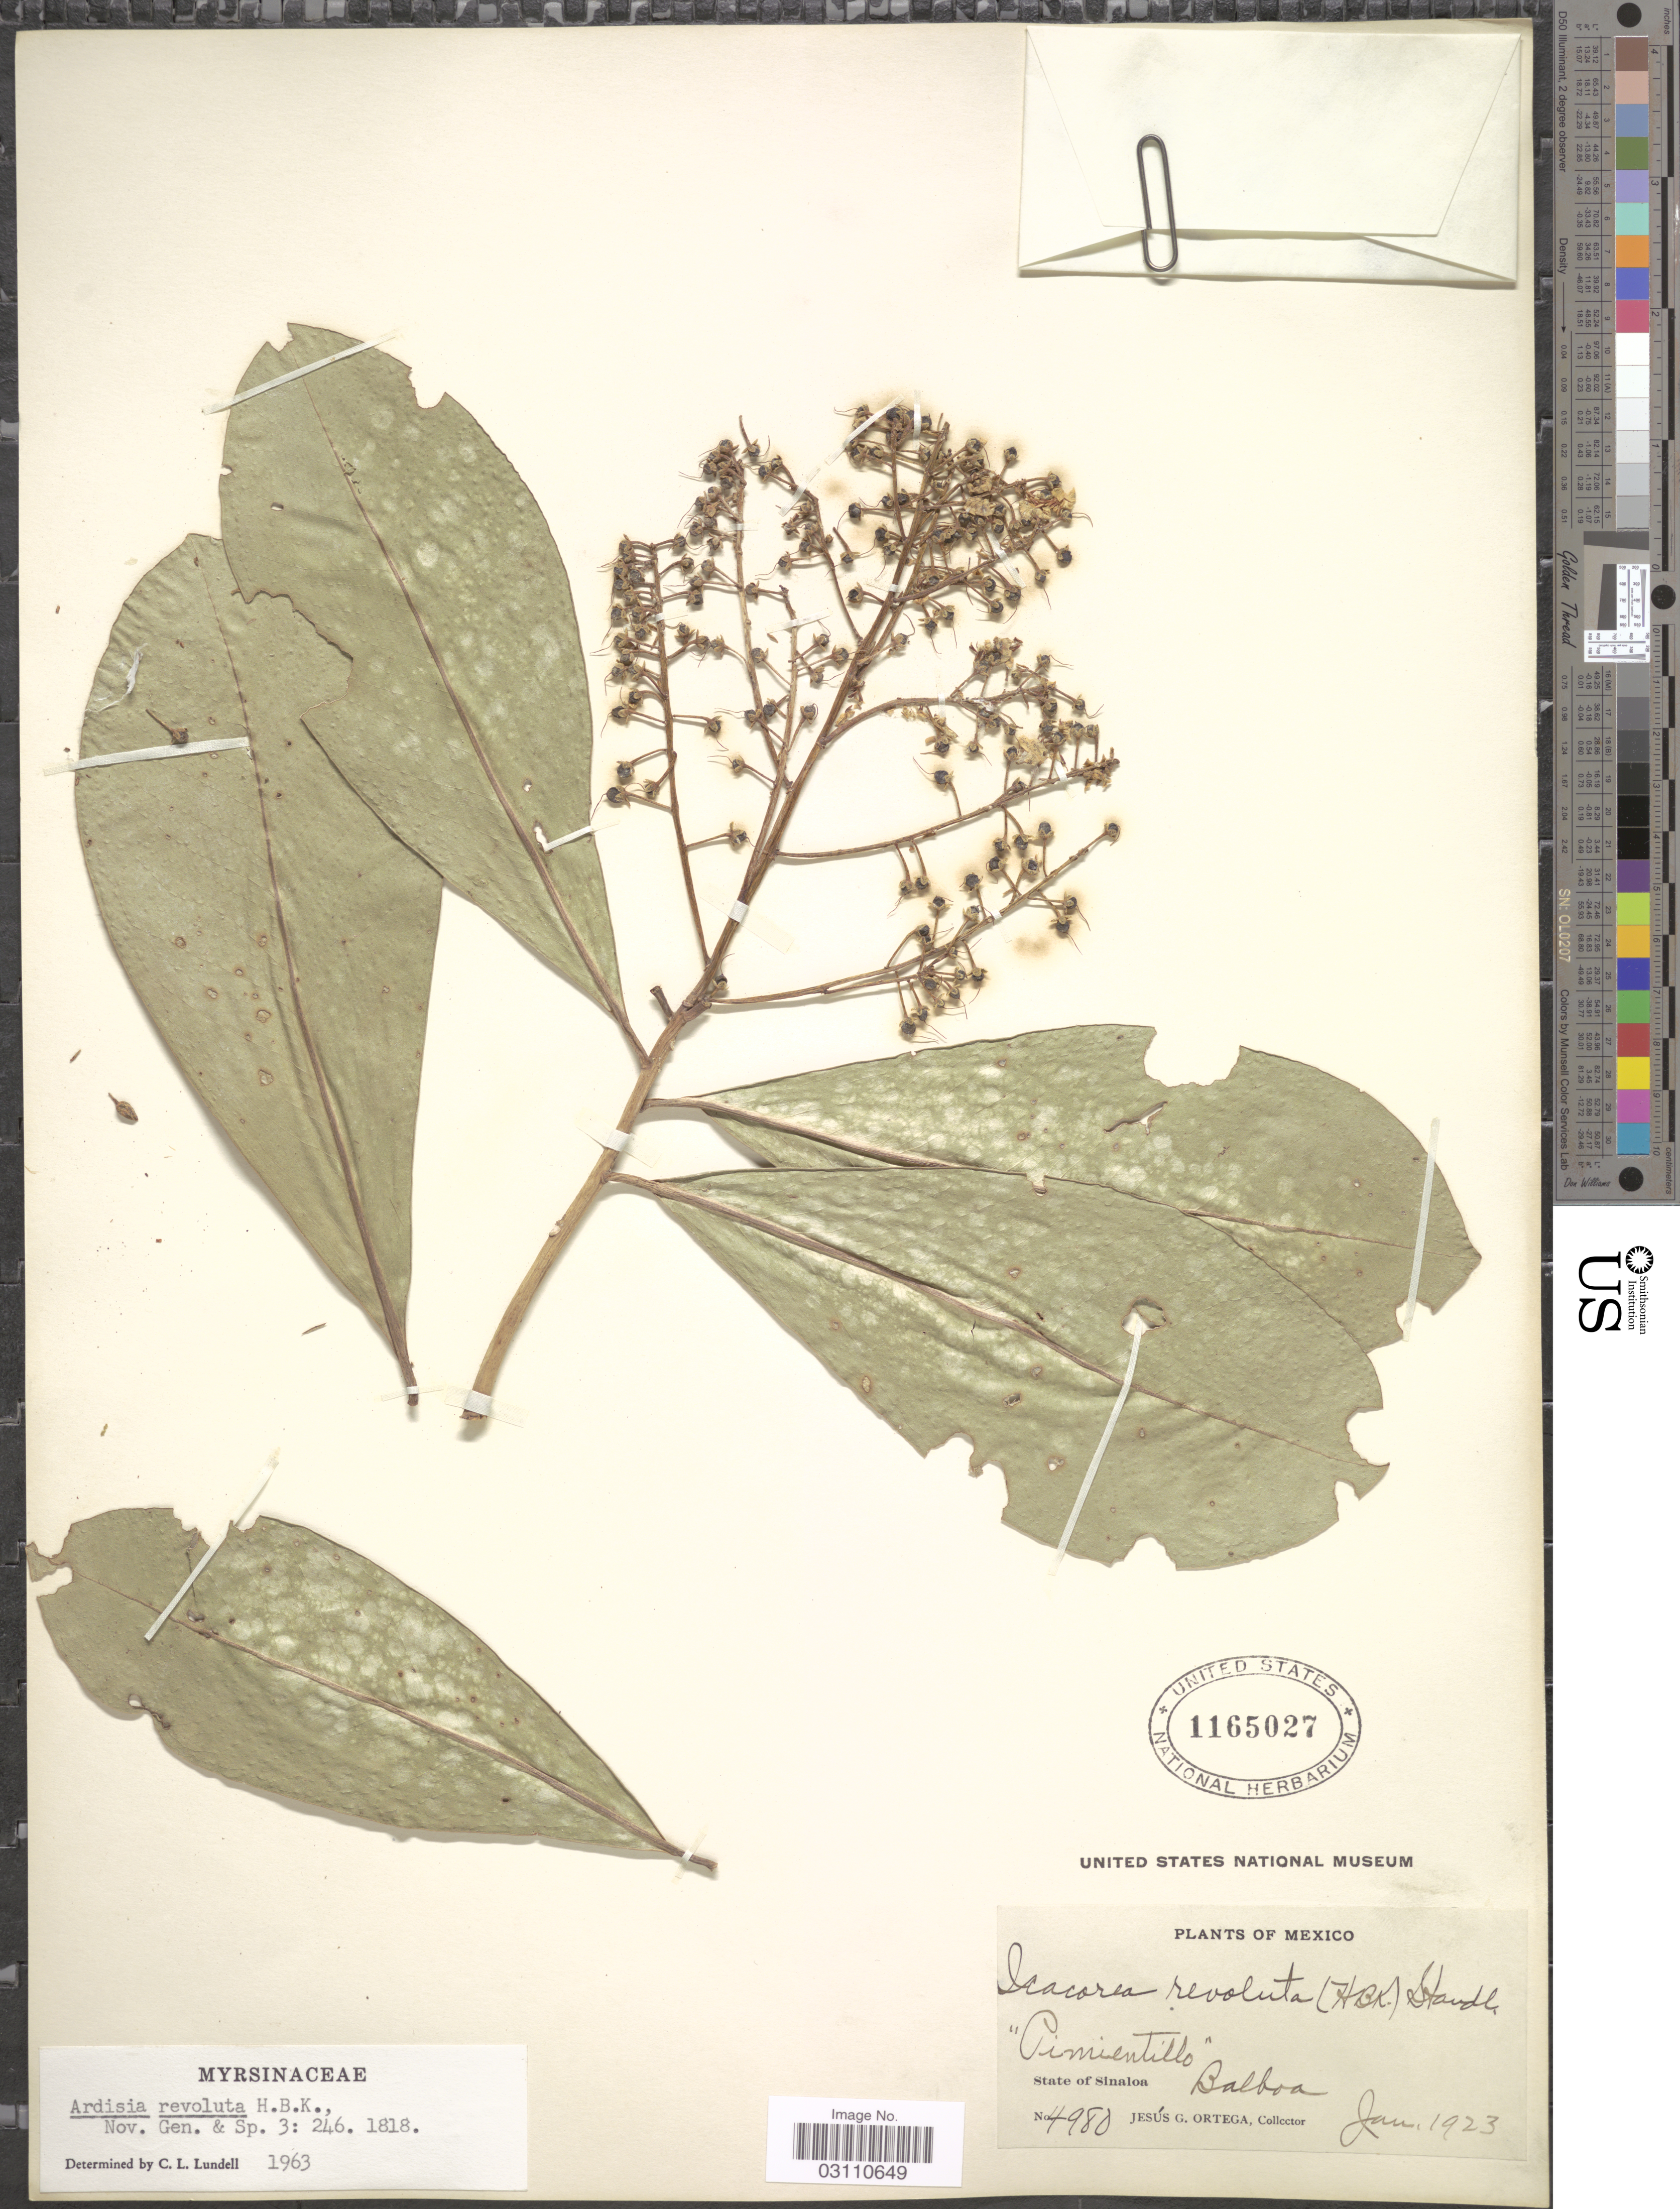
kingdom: Plantae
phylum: Tracheophyta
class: Magnoliopsida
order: Ericales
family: Primulaceae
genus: Ardisia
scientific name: Ardisia revoluta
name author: Kunth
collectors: J. Ortega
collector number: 4980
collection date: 1923-01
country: Mexico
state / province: Sinaloa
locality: Balboa.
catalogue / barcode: US 1165027